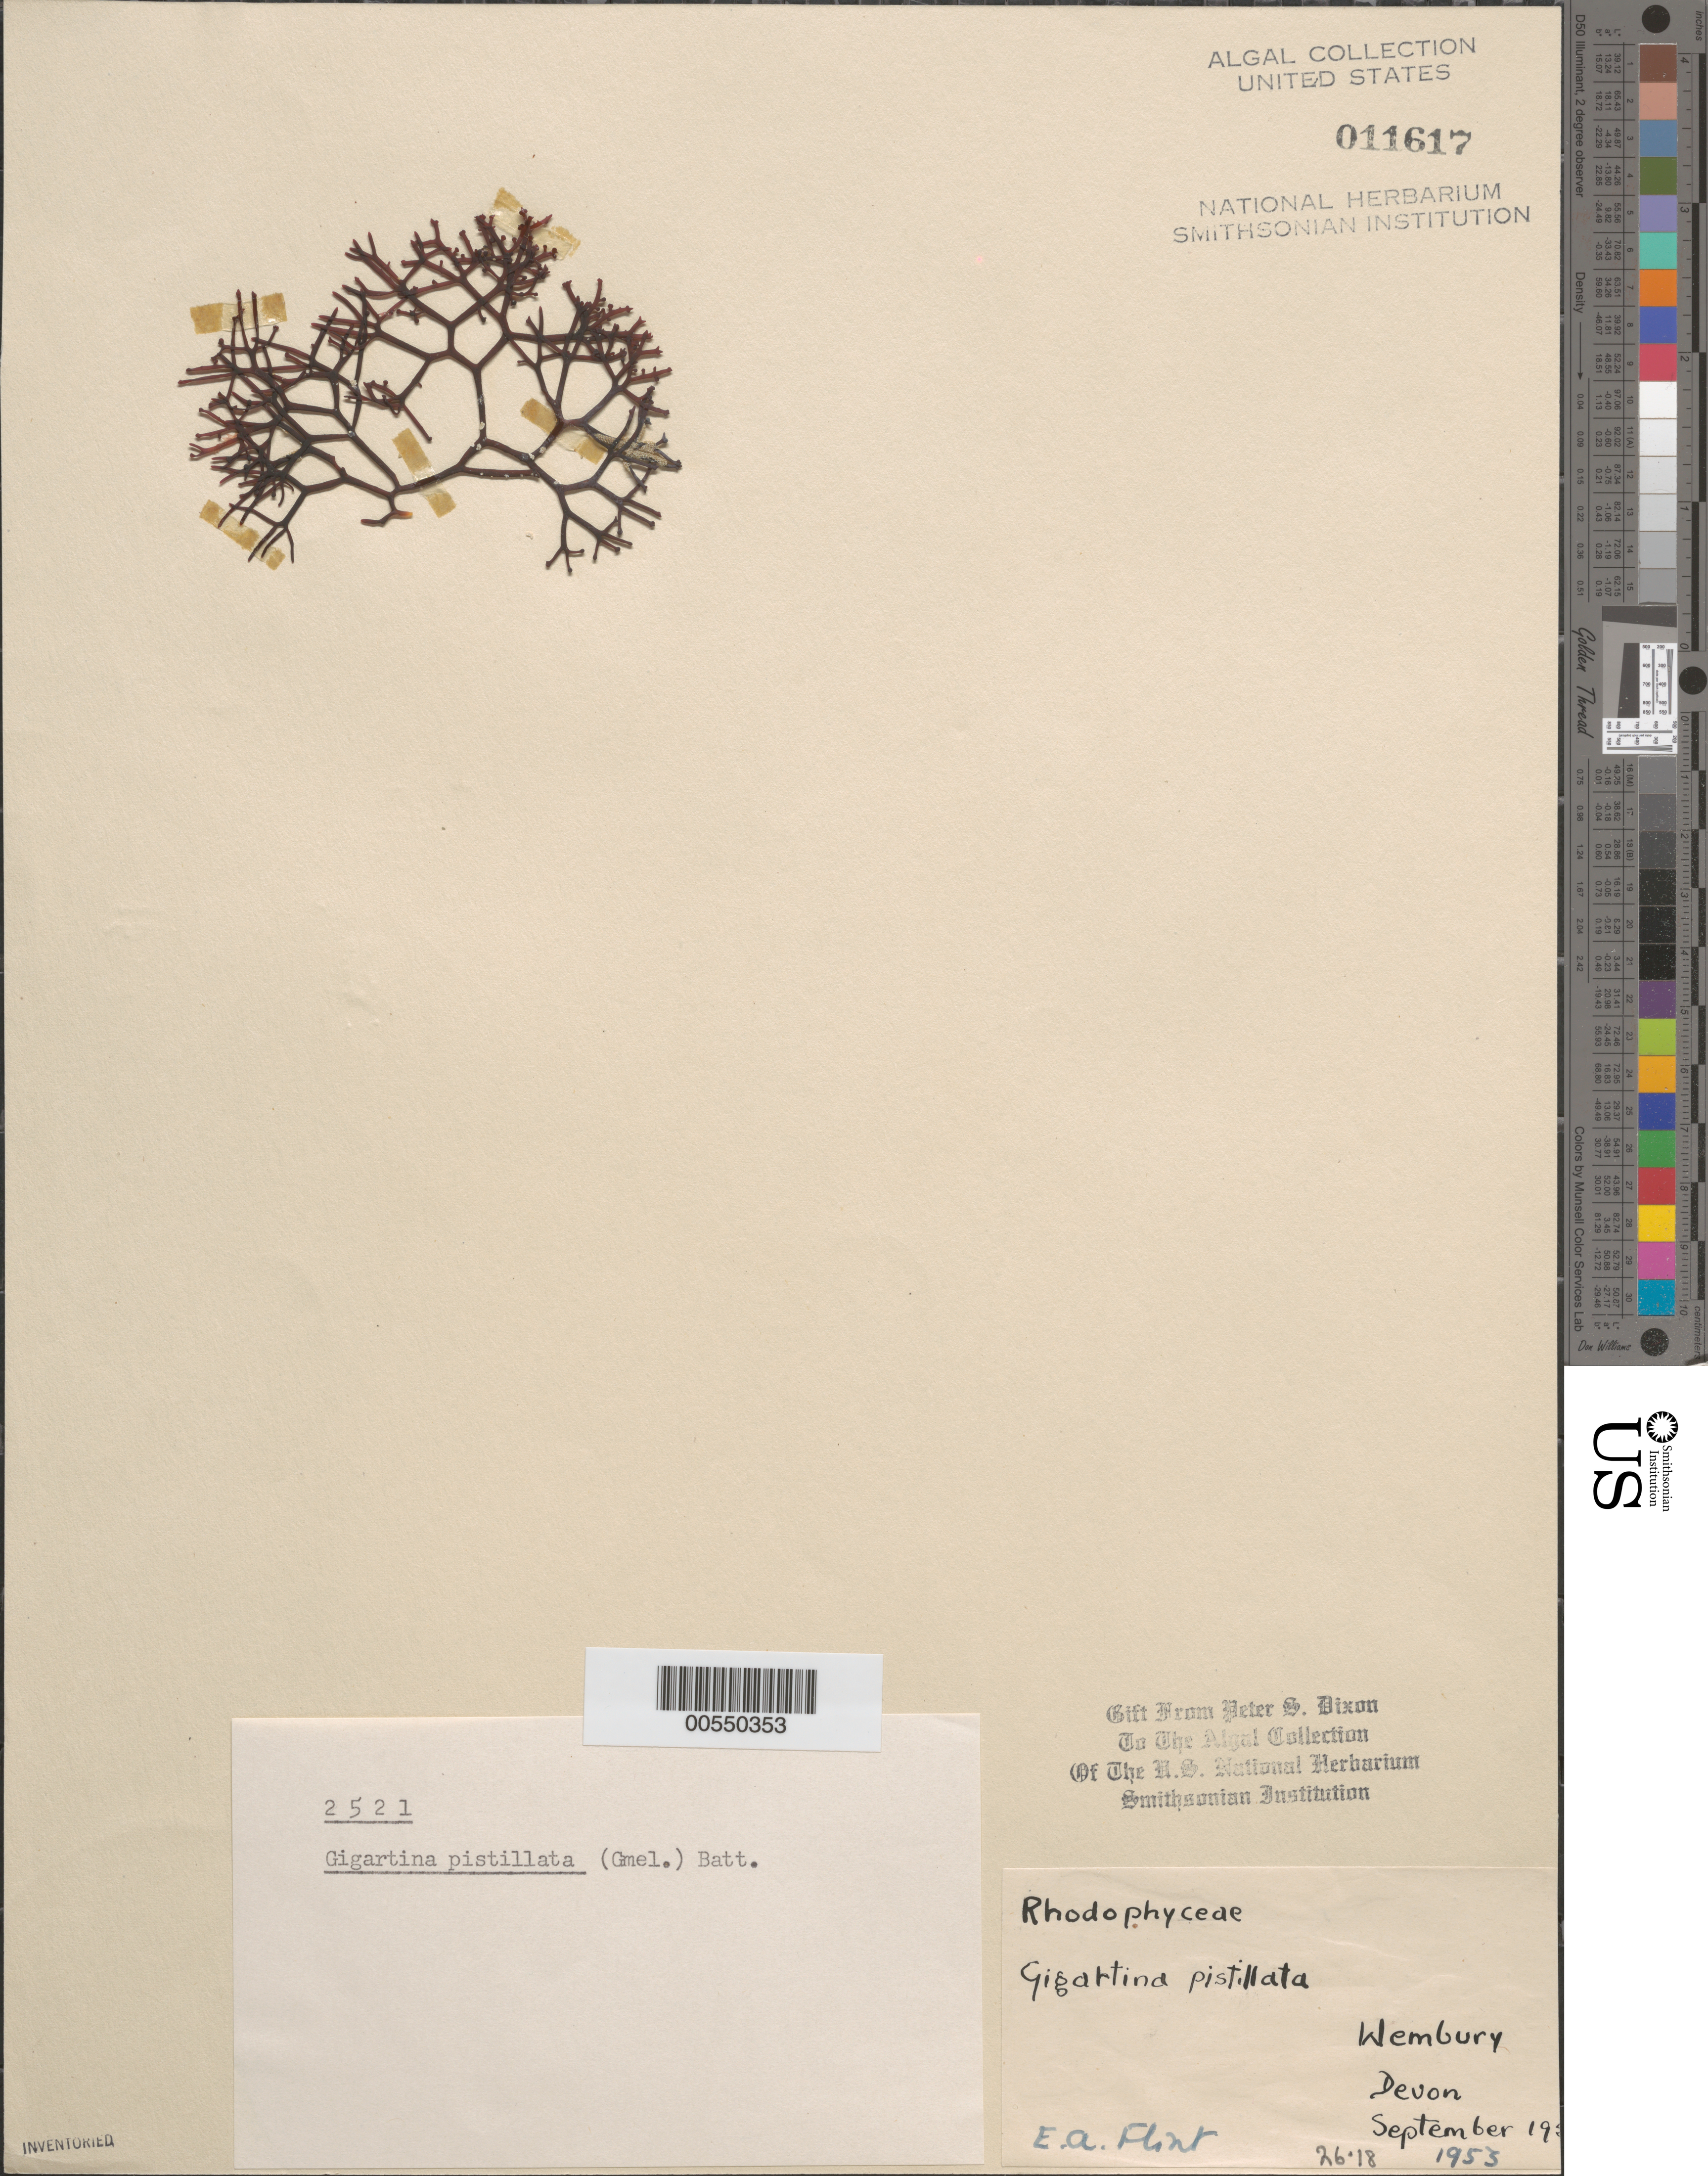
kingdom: Plantae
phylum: Rhodophyta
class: Florideophyceae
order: Gigartinales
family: Gigartinaceae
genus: Gigartina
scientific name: Gigartina pistillata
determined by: Dixon, P. S.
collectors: E. Flint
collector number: PSD 2521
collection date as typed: Sep 1953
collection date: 1953-09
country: United Kingdom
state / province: England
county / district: Devon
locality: Wembury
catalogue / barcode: US 11617